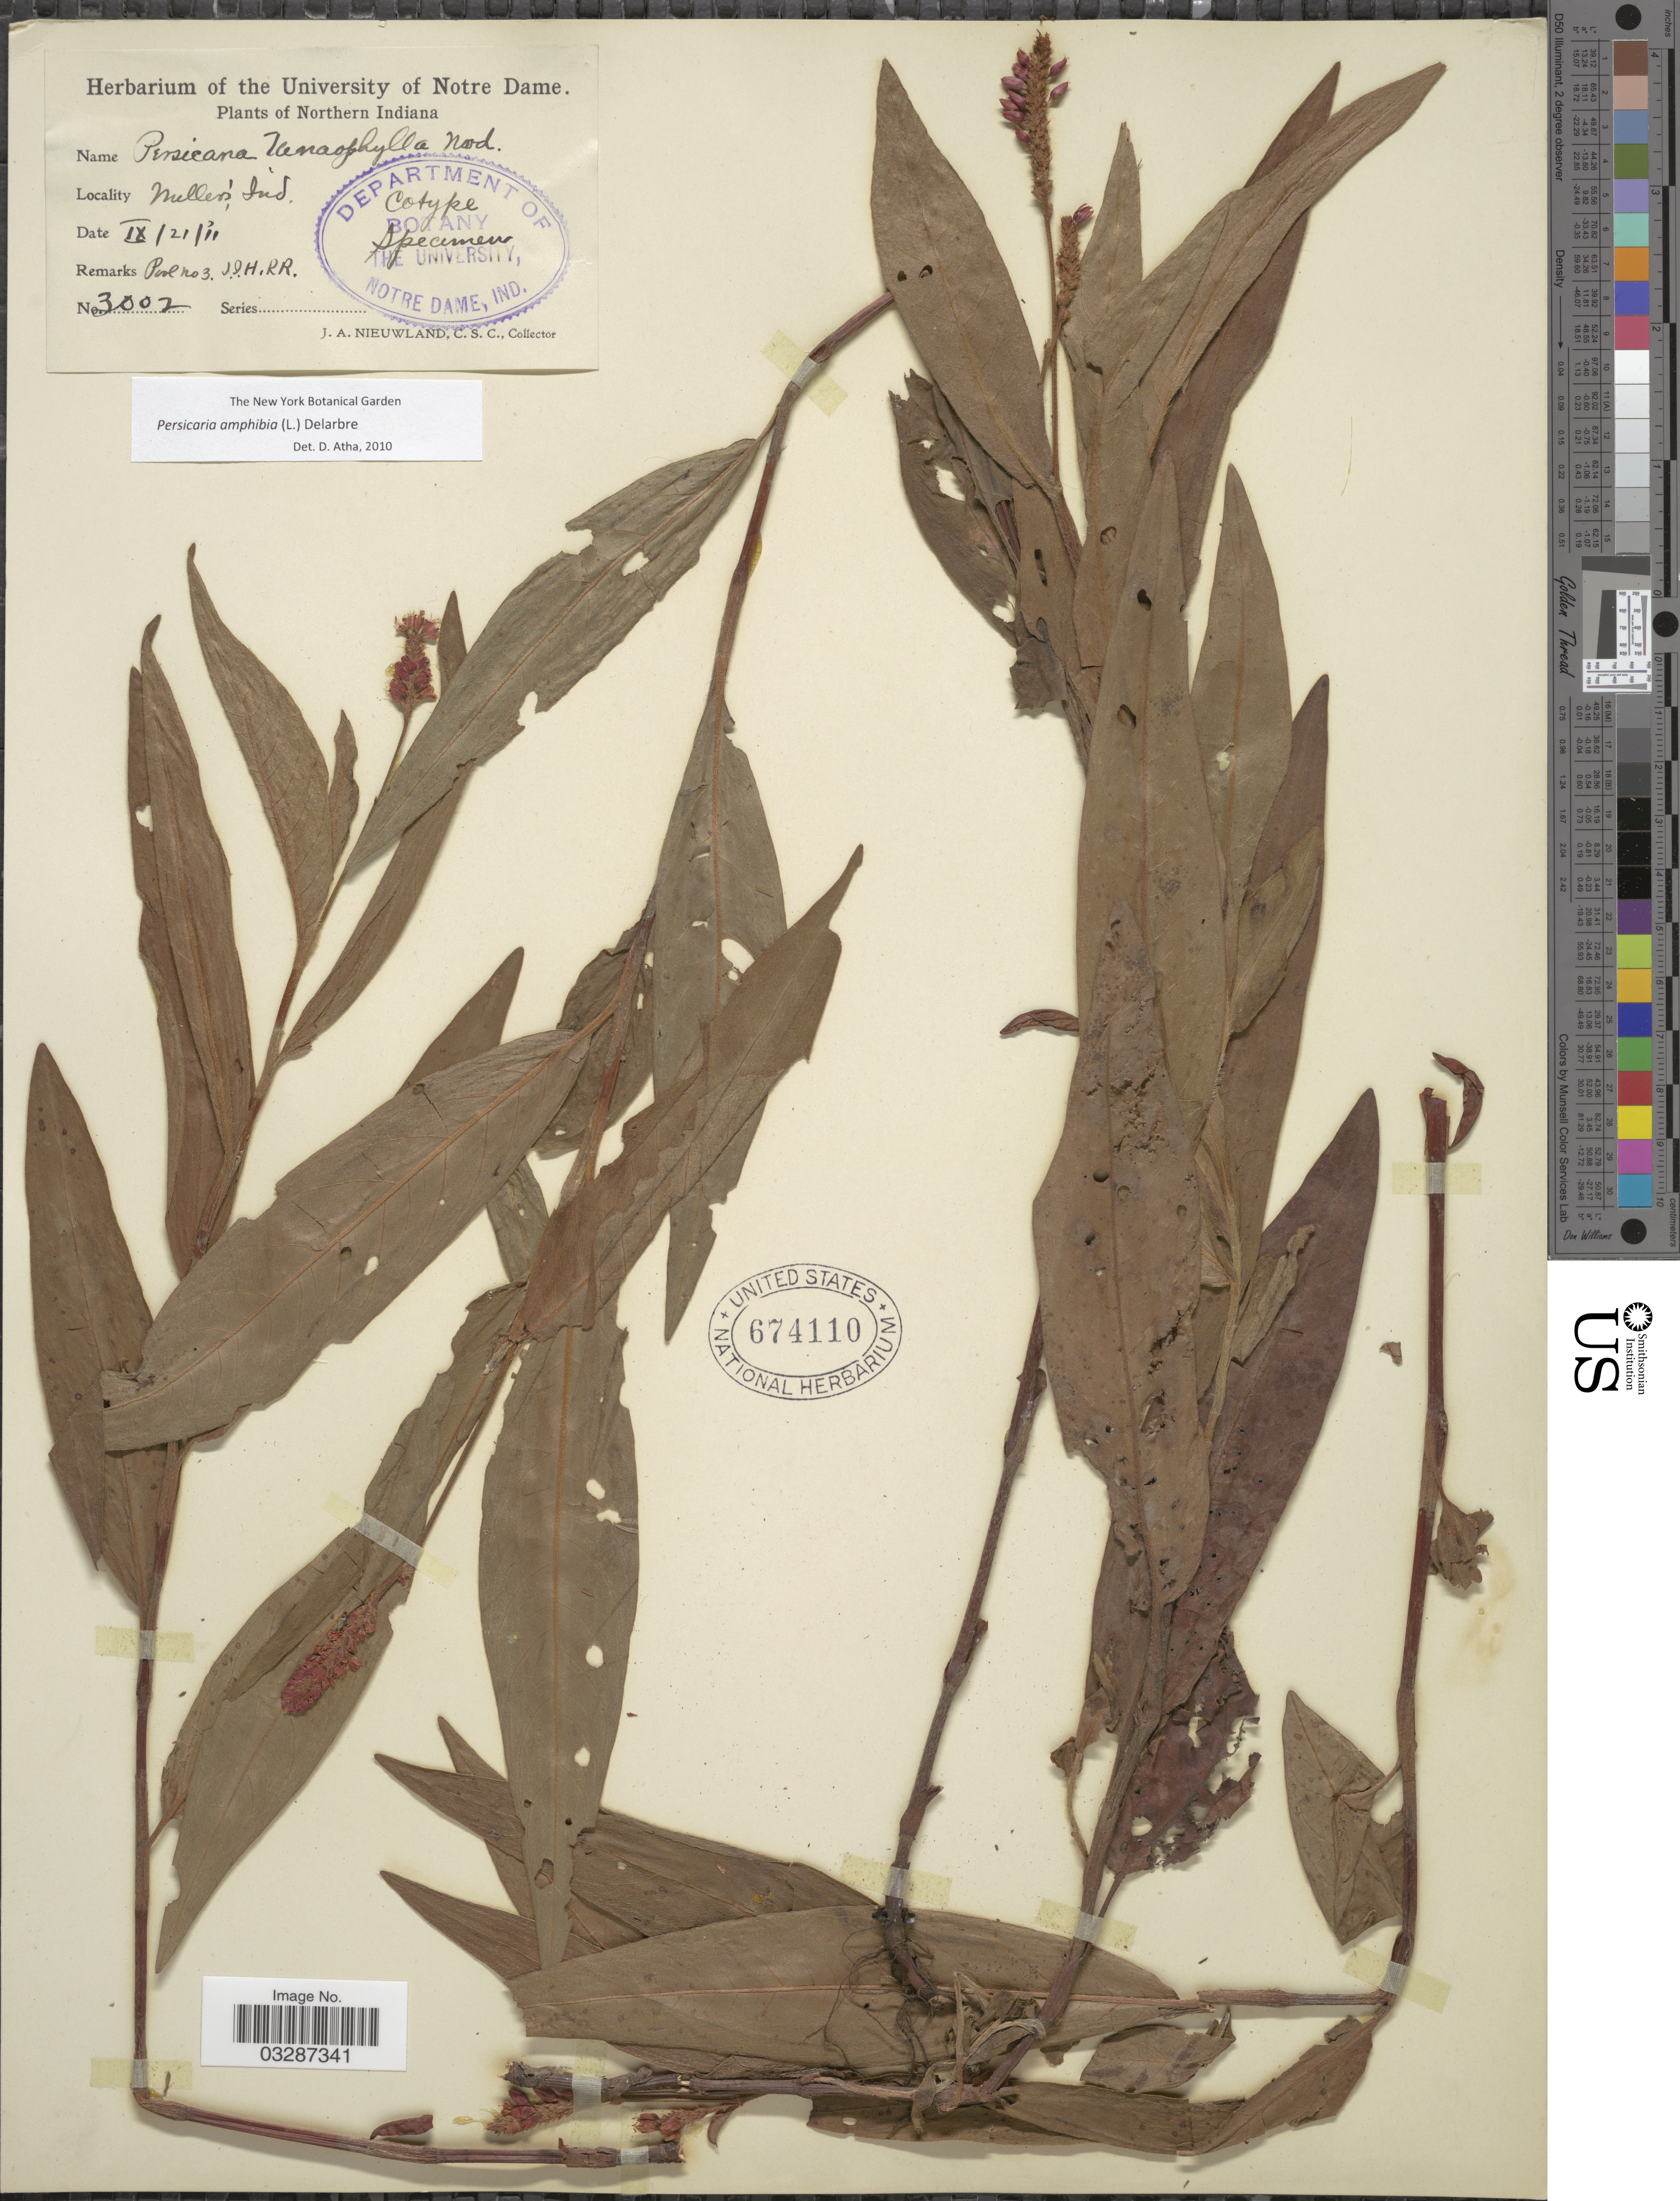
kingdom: Plantae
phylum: Tracheophyta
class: Magnoliopsida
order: Caryophyllales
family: Polygonaceae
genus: Persicaria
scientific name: Persicaria amphibia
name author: (L.) Delarbre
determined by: Atha, D. E.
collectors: J. A. Nieuwland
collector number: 3002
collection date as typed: Transcribed d/m/y: 21/9/11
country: United States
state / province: Indiana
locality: Northern Indiana. Miller's.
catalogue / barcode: US 674110